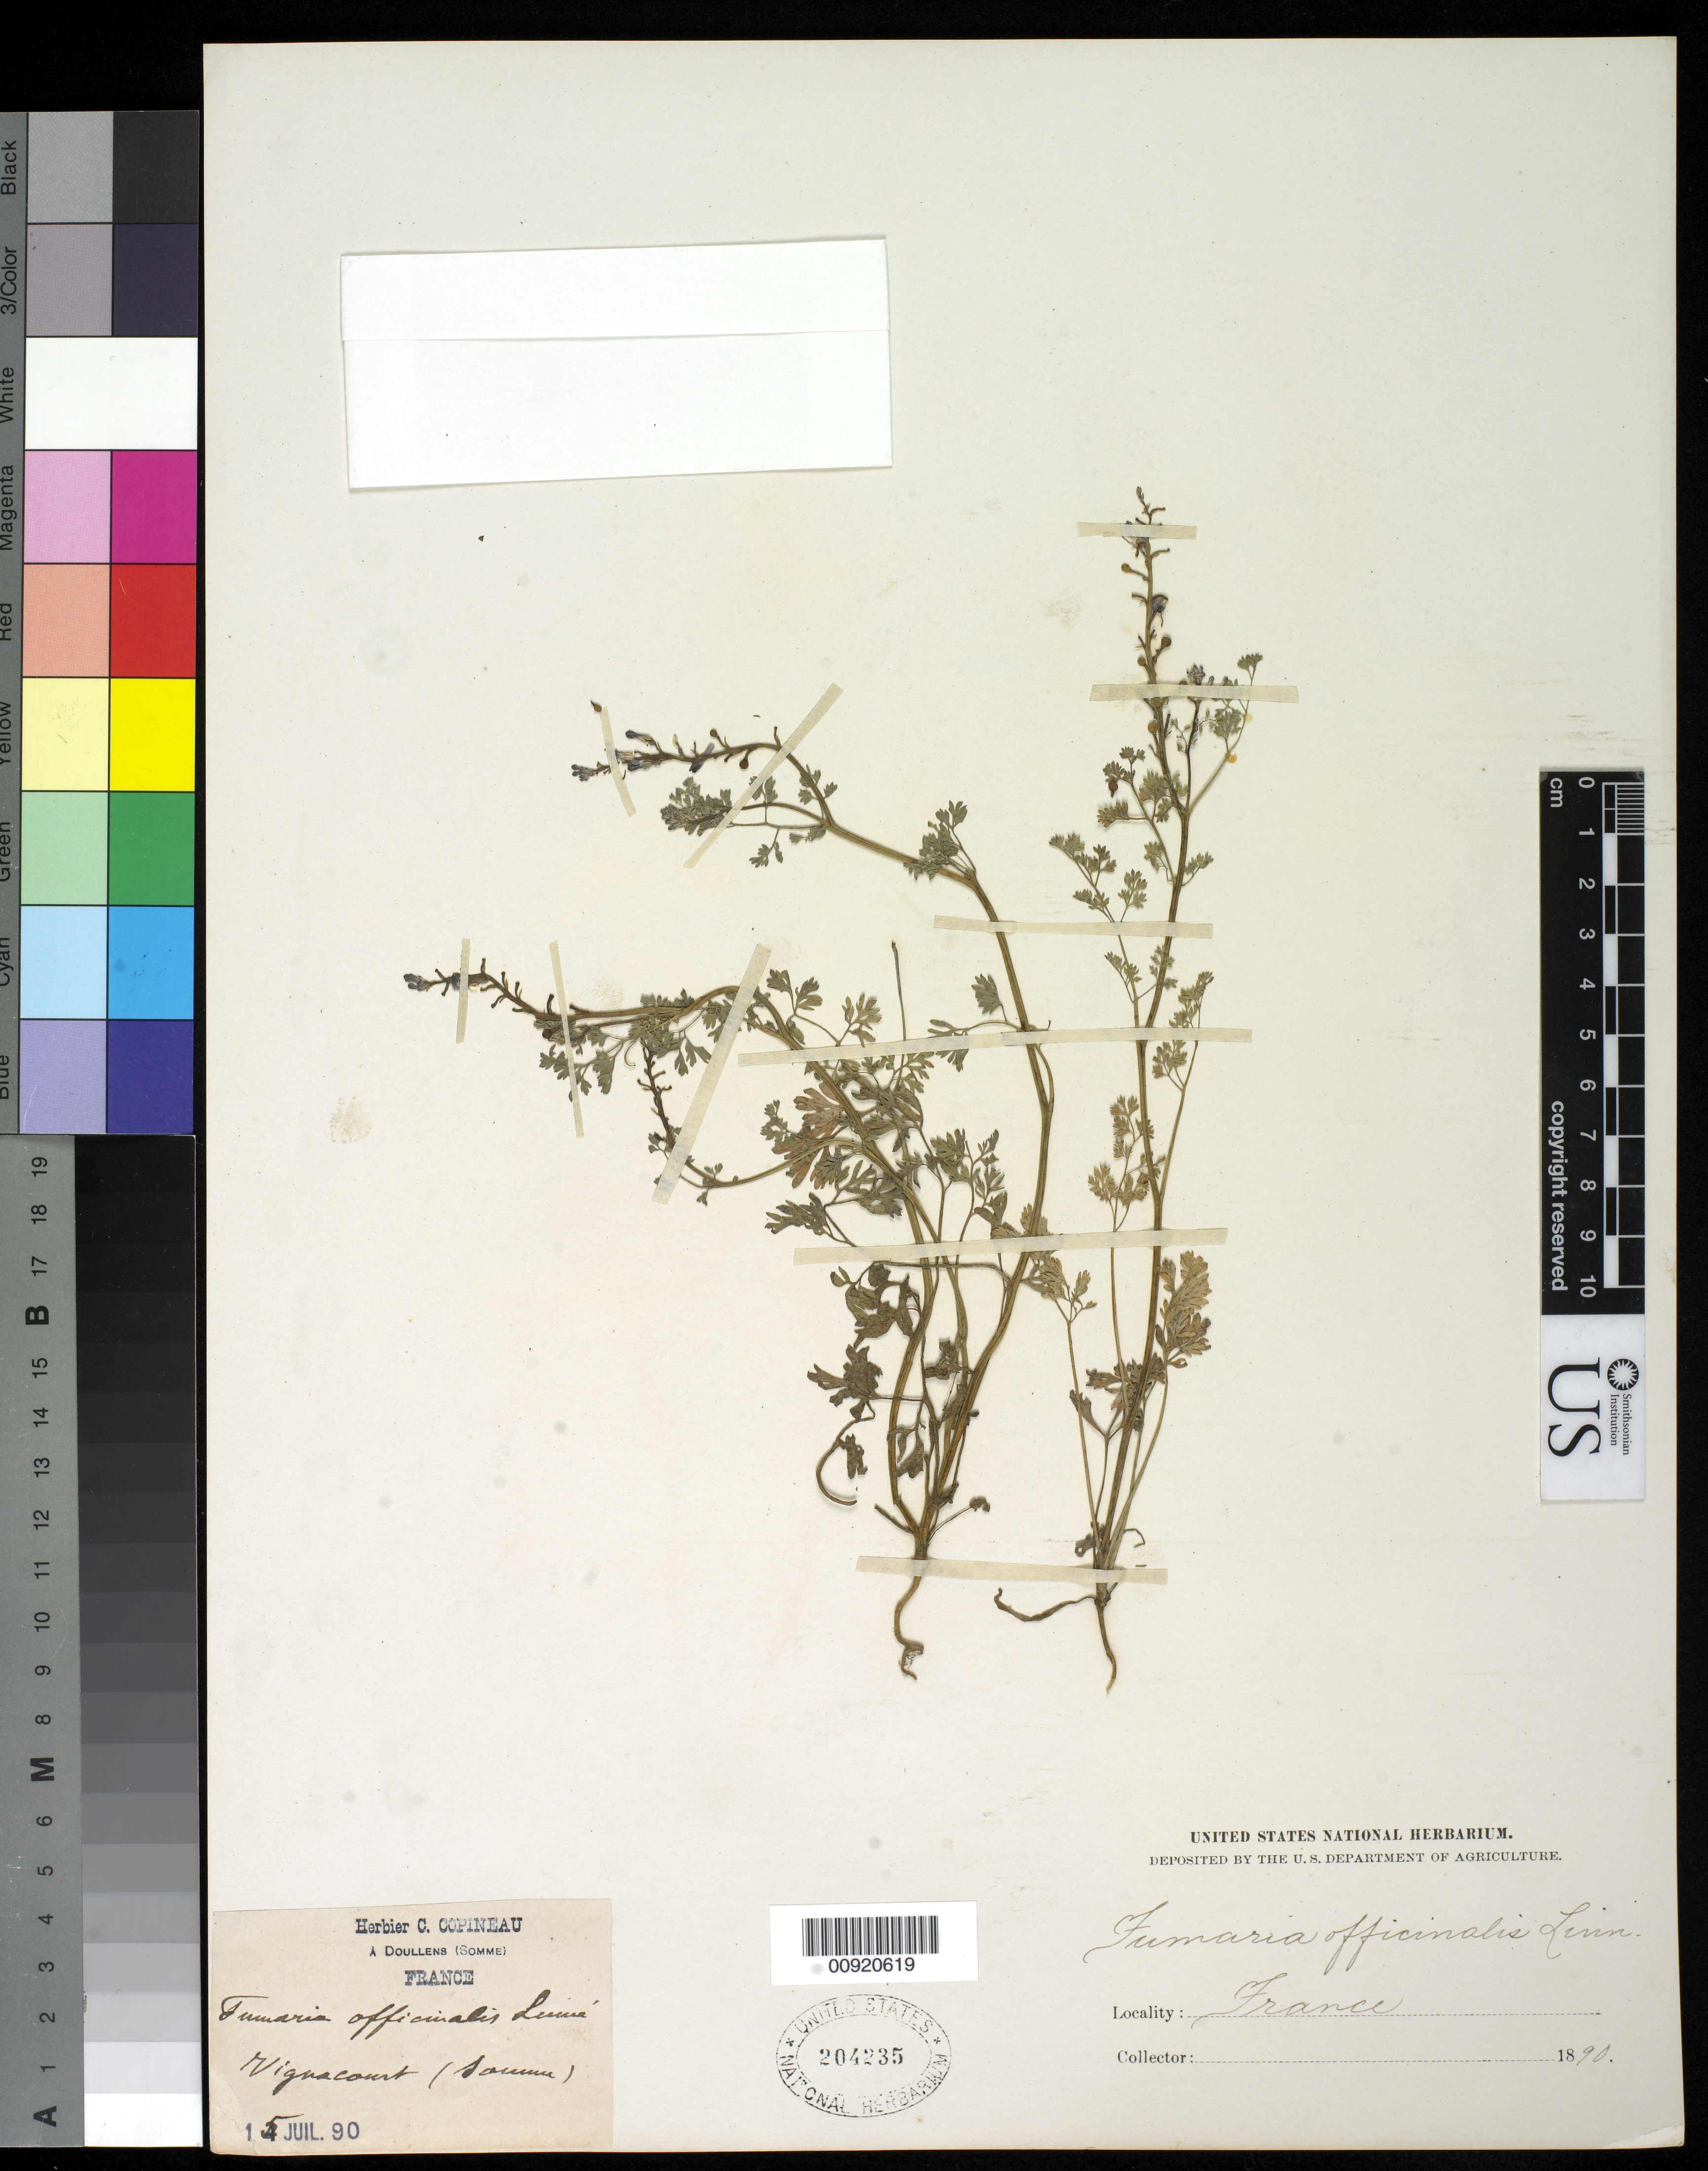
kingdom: Plantae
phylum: Tracheophyta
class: Magnoliopsida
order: Ranunculales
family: Papaveraceae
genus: Fumaria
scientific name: Fumaria officinalis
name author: L.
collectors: C. Copineau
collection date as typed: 15 Jul 1890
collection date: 1890-07-15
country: France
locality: Somme; Rignacourt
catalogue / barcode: US 204235